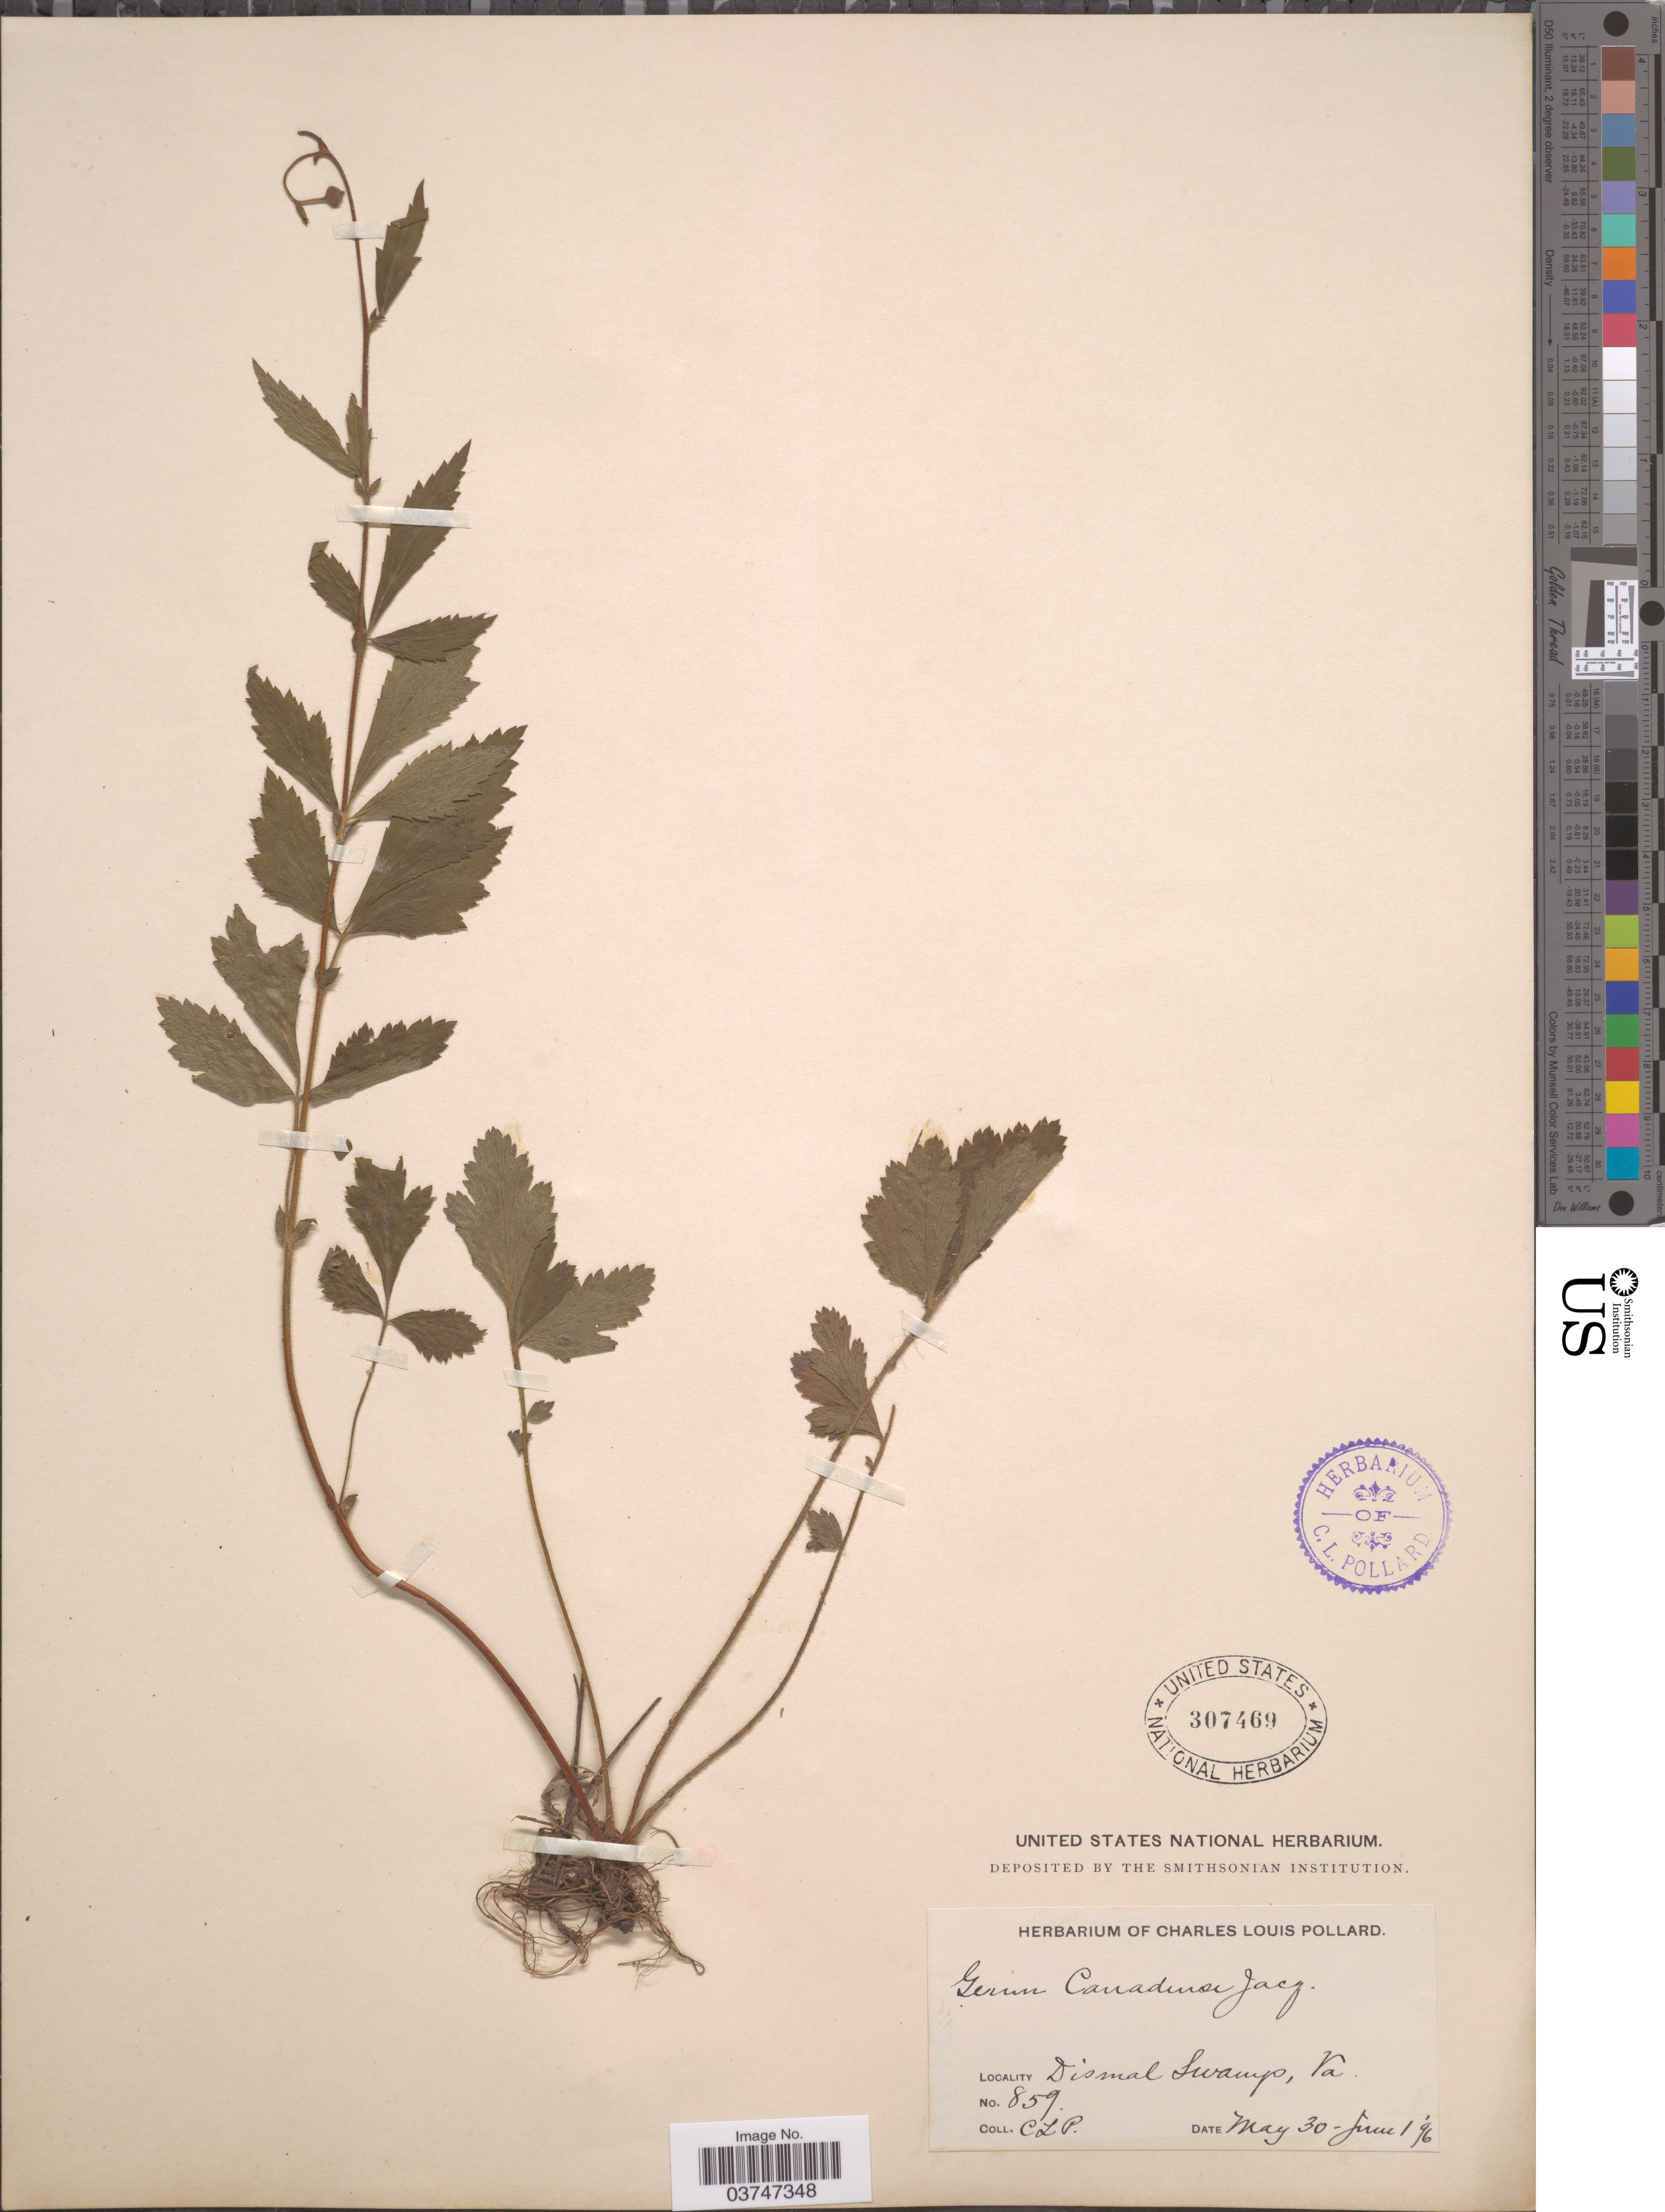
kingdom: Plantae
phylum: Tracheophyta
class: Magnoliopsida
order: Rosales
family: Rosaceae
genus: Geum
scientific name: Geum canadense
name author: Jacq.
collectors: C. L. Pollard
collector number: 859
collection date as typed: Transcribed d/m/y: 30/5/96 to 1/6/96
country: United States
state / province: Virginia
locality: Dismal Swamp.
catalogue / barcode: US 307469